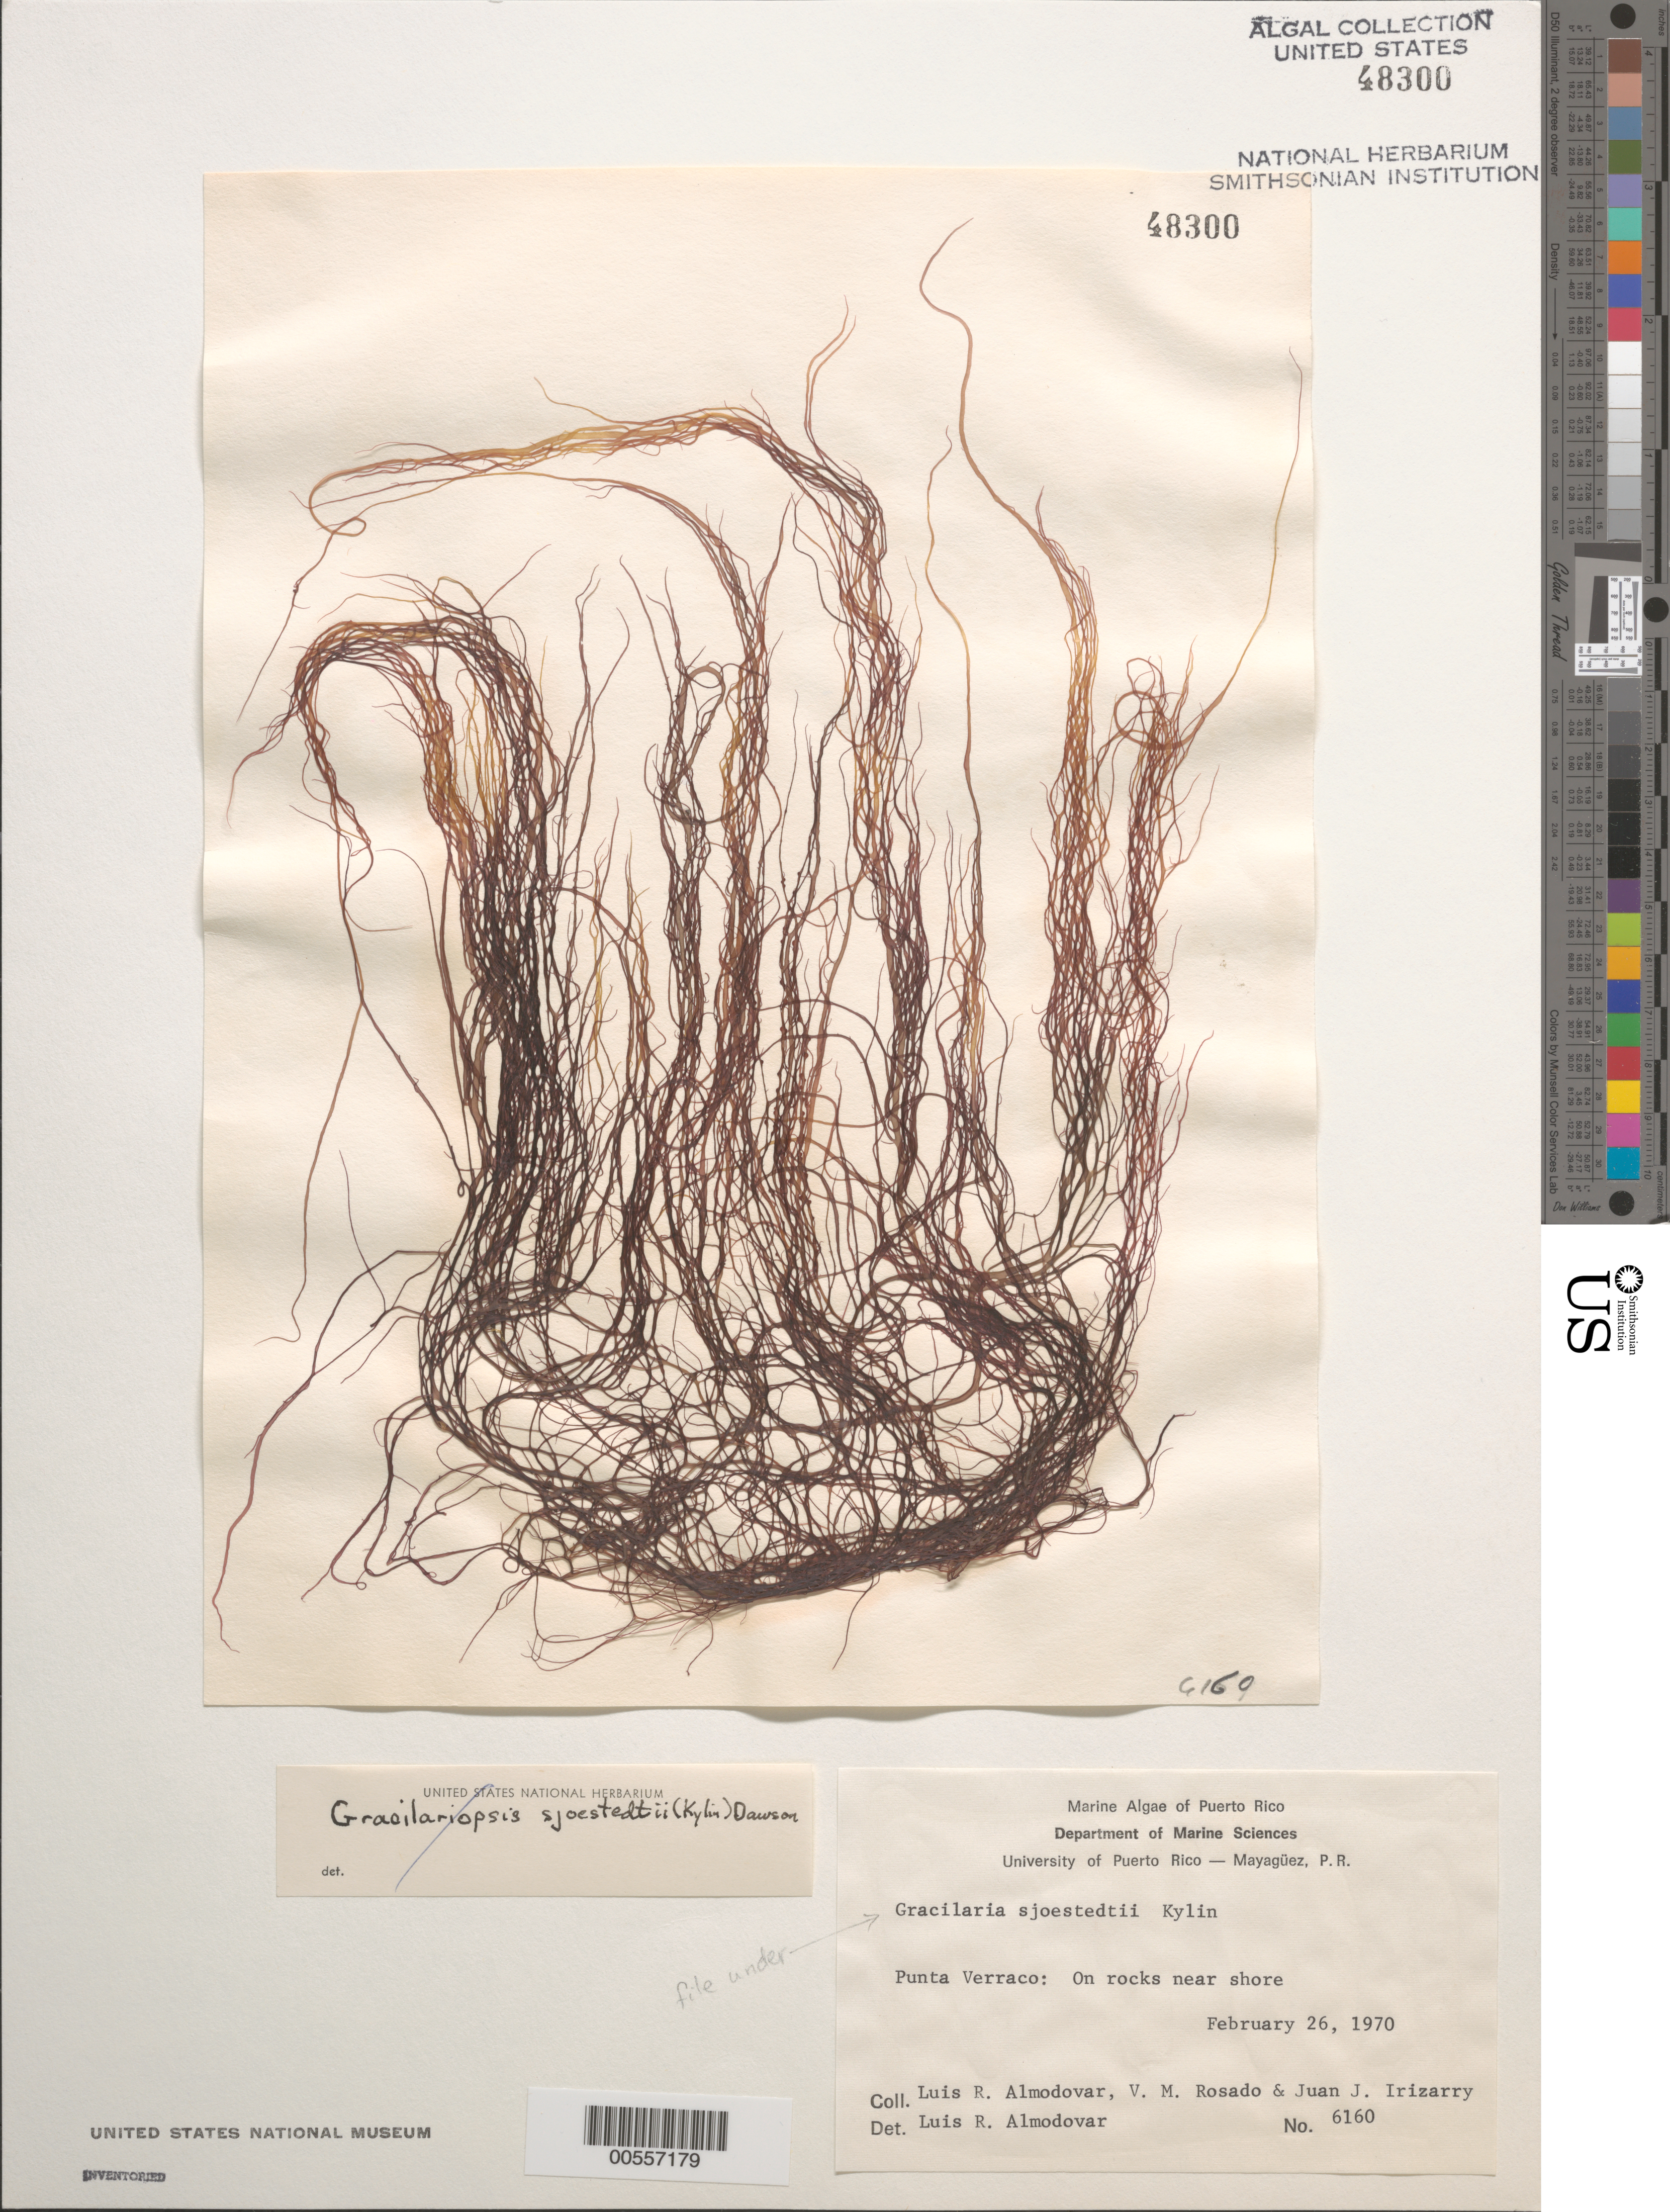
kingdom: Plantae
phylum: Rhodophyta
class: Florideophyceae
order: Gracilariales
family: Gracilariaceae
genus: Gracilariopsis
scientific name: Gracilariopsis andersonii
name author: (Grunow) E.Y. Dawson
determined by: Algae name updating Project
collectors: L. Almodovar, V. Rosado & J. Irizarry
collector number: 6160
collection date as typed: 26 Feb 1970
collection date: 1970-02-26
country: Puerto Rico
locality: Punta verraco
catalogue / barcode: US 48300